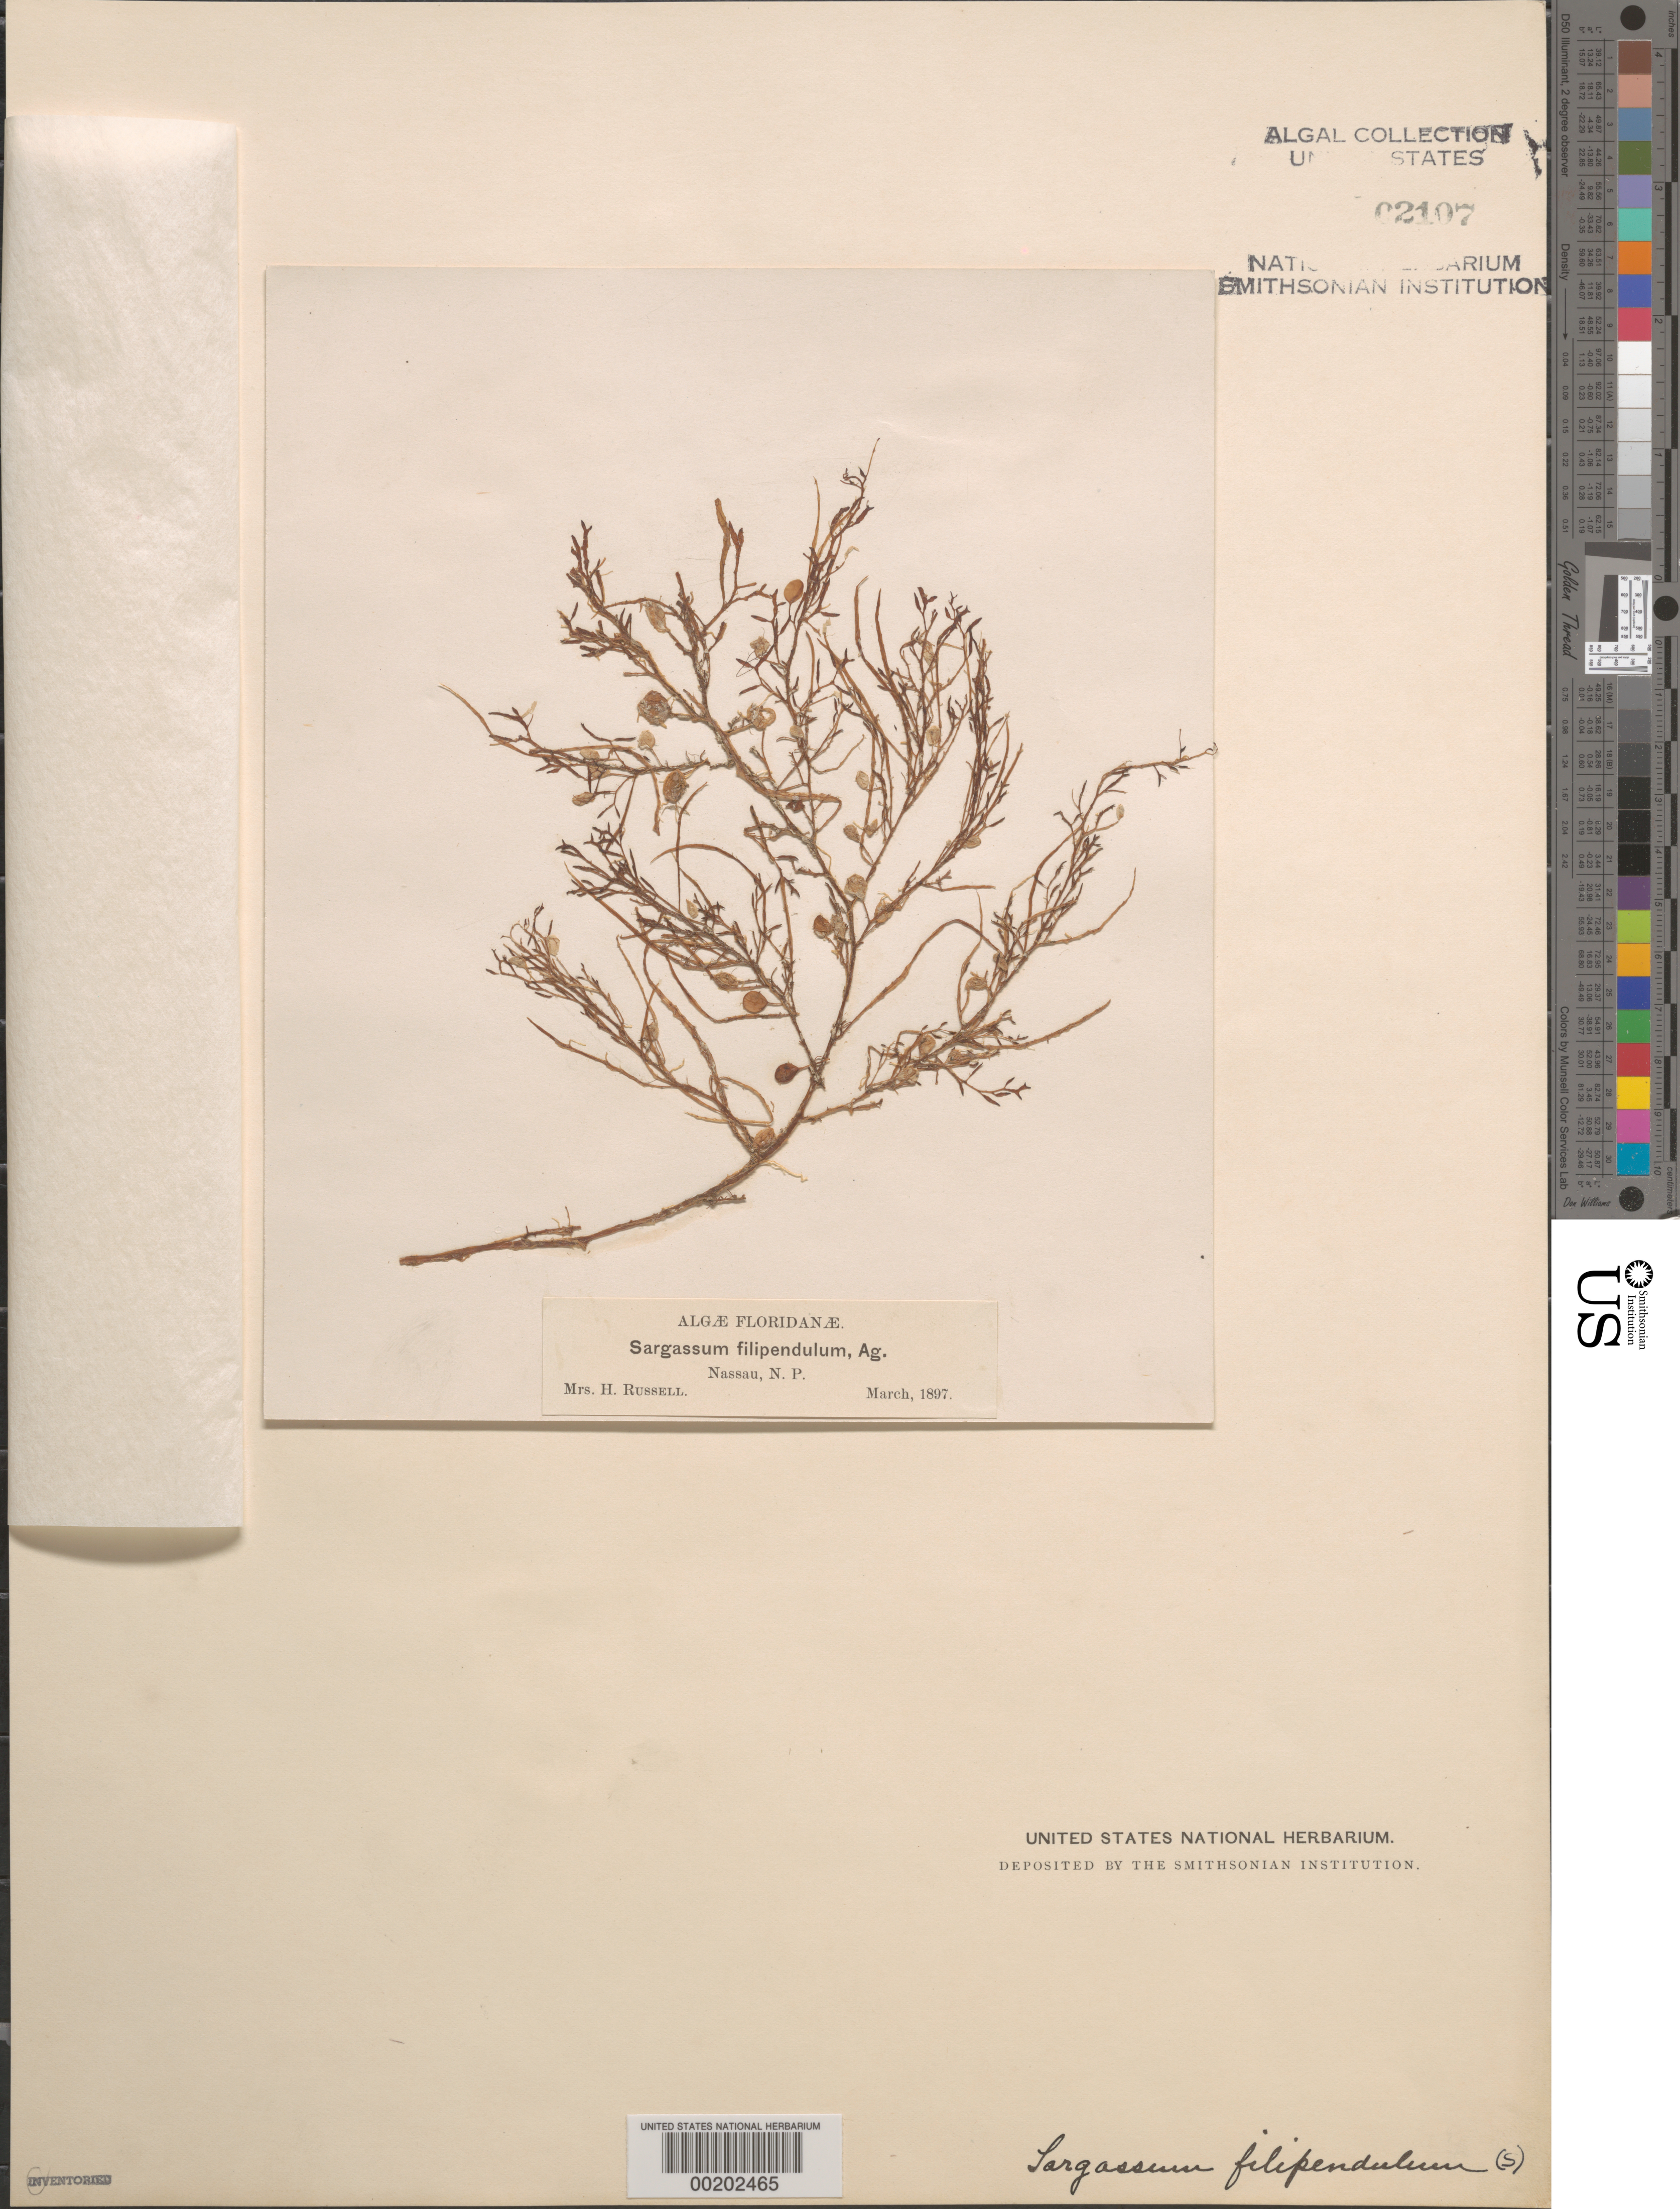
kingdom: Chromista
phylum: Ochrophyta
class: Phaeophyceae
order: Fucales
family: Sargassaceae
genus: Sargassum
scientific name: Sargassum filipendula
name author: C. Agardh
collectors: H. Russell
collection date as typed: Mar 1897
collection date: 1897-03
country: Bahamas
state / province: New Providence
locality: Nassau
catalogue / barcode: US 2107